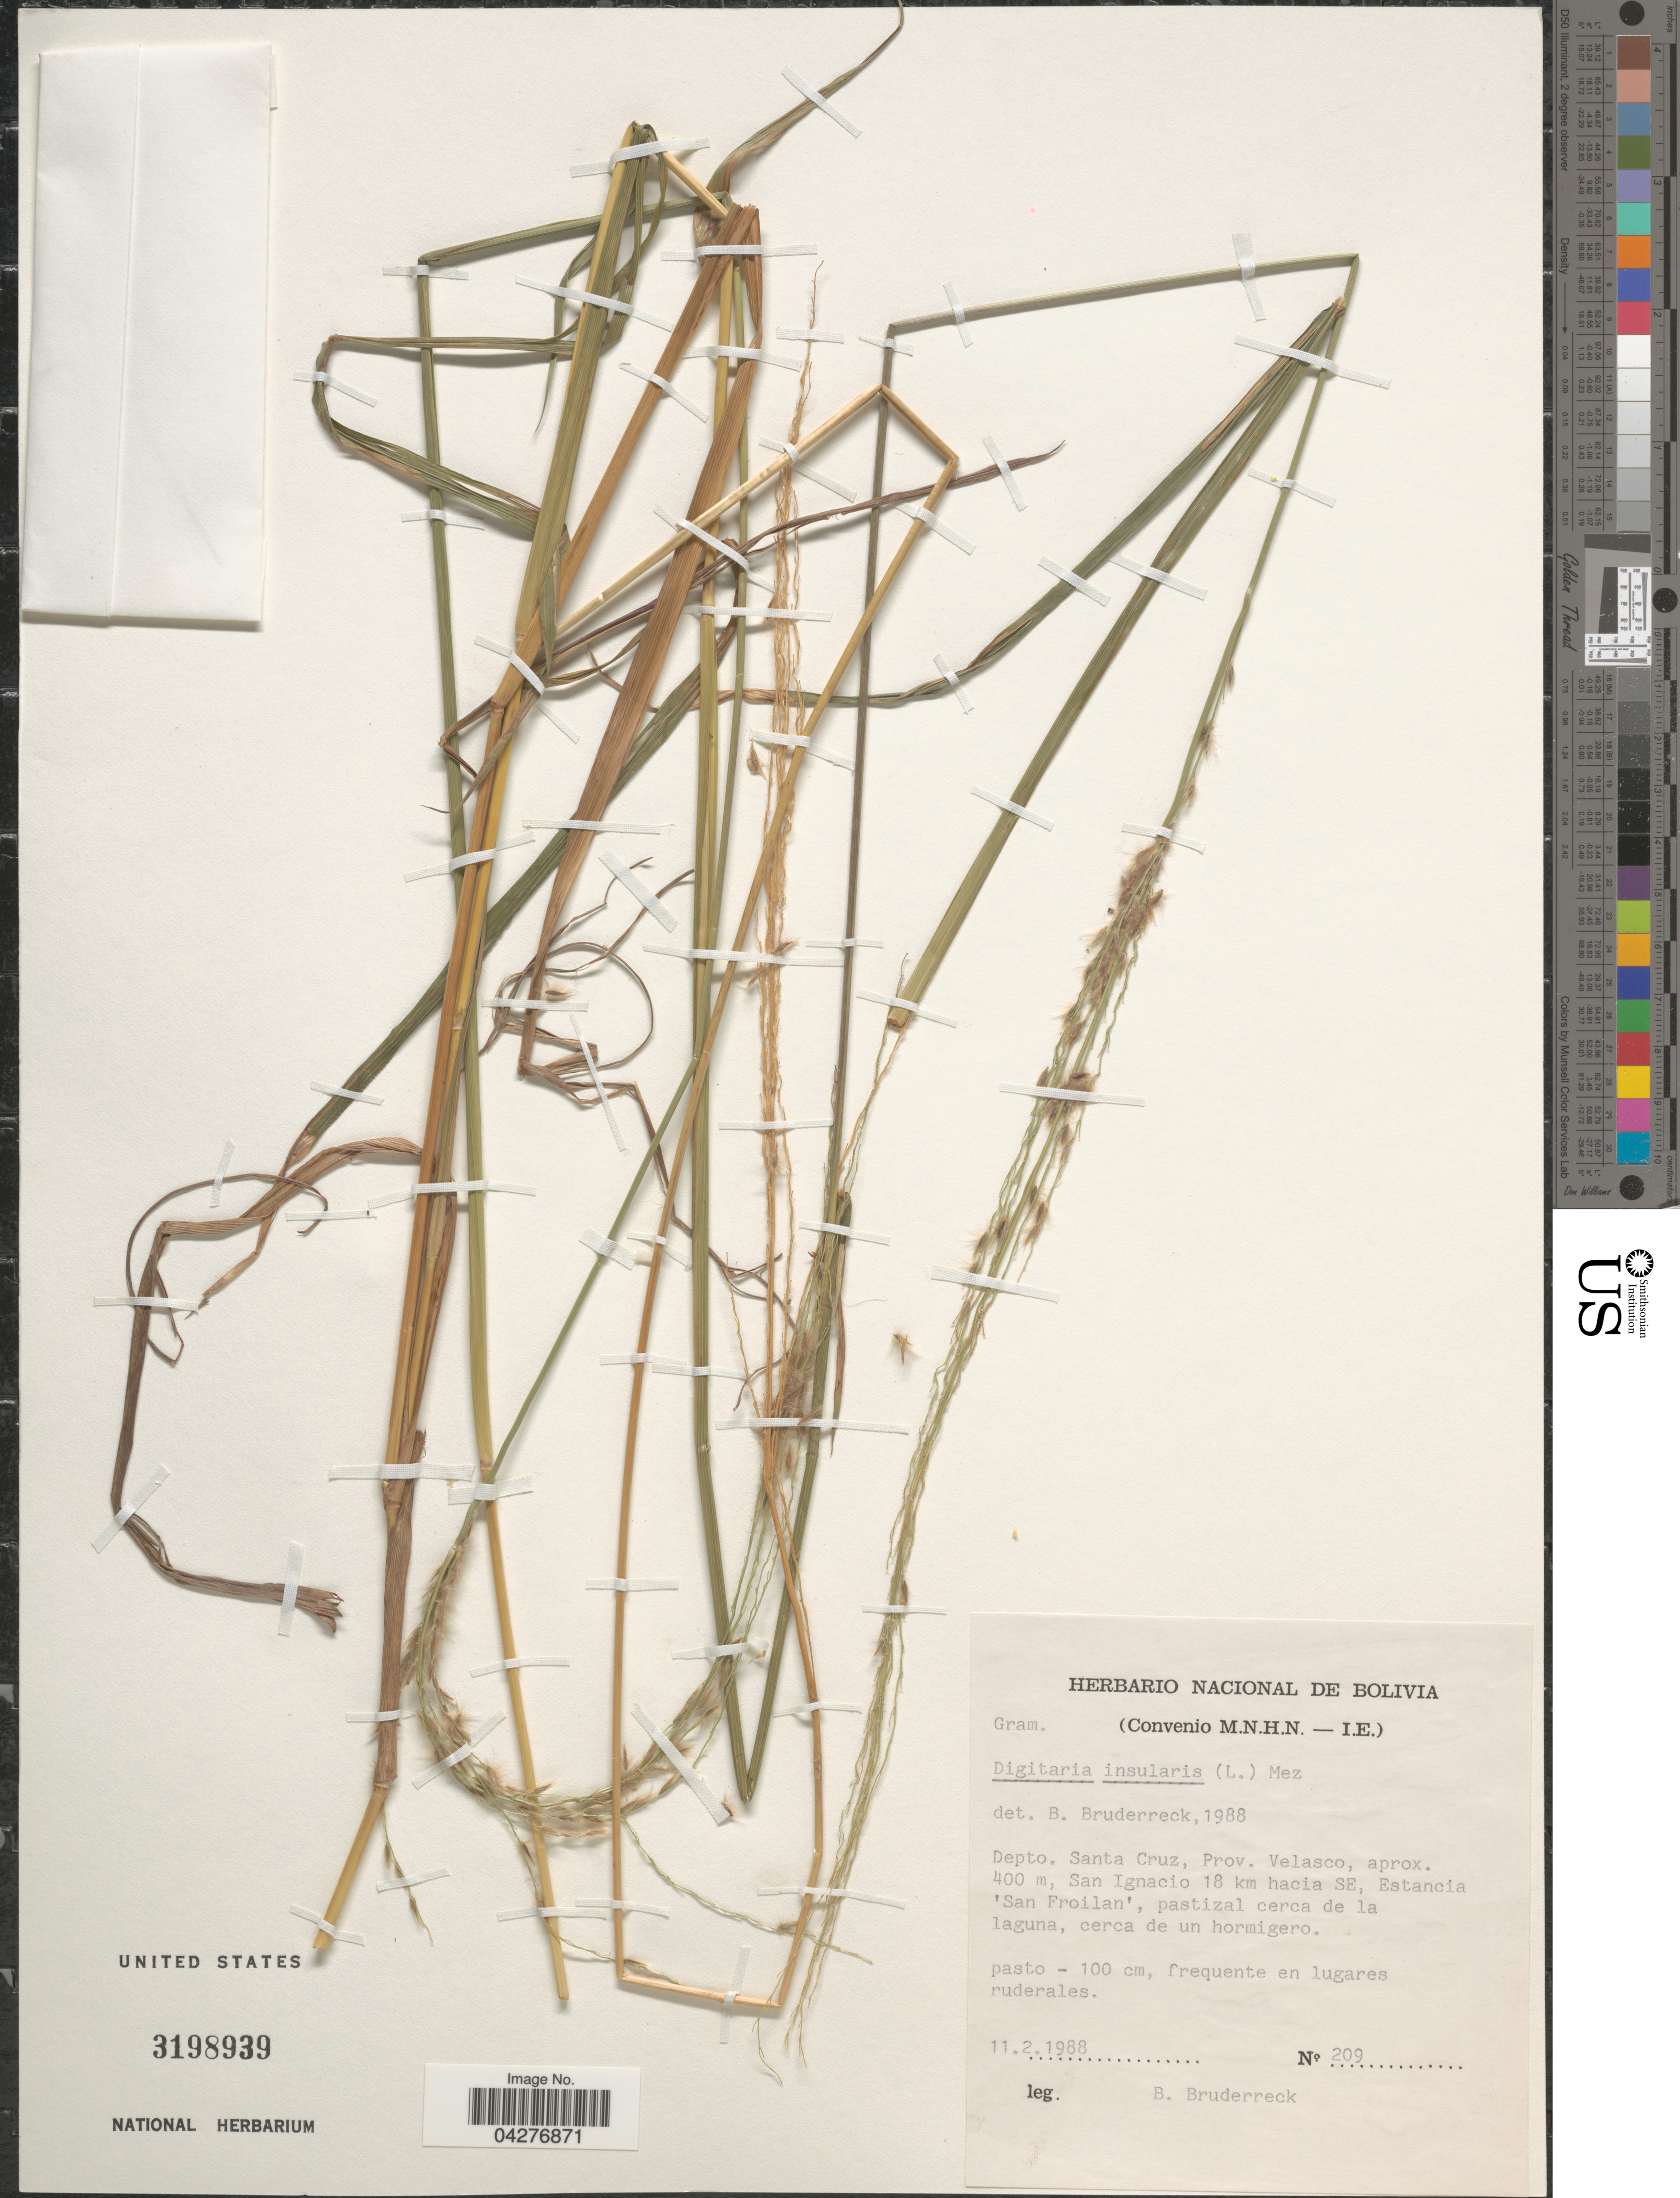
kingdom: Plantae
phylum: Tracheophyta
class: Liliopsida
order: Poales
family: Poaceae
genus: Digitaria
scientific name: Digitaria insularis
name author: (L.) Fedde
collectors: B. Bruderreck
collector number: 209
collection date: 1988-02-11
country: Bolivia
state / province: Santa Cruz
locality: Depto. Santa Cruz, Prov. Velasco, aprox. 400 m, San Ignacio 28 km hacia SE, Estancia 'San Froilan', pastizal cerca de la laguna, cerca de un hormigero.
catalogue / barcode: US 3198939